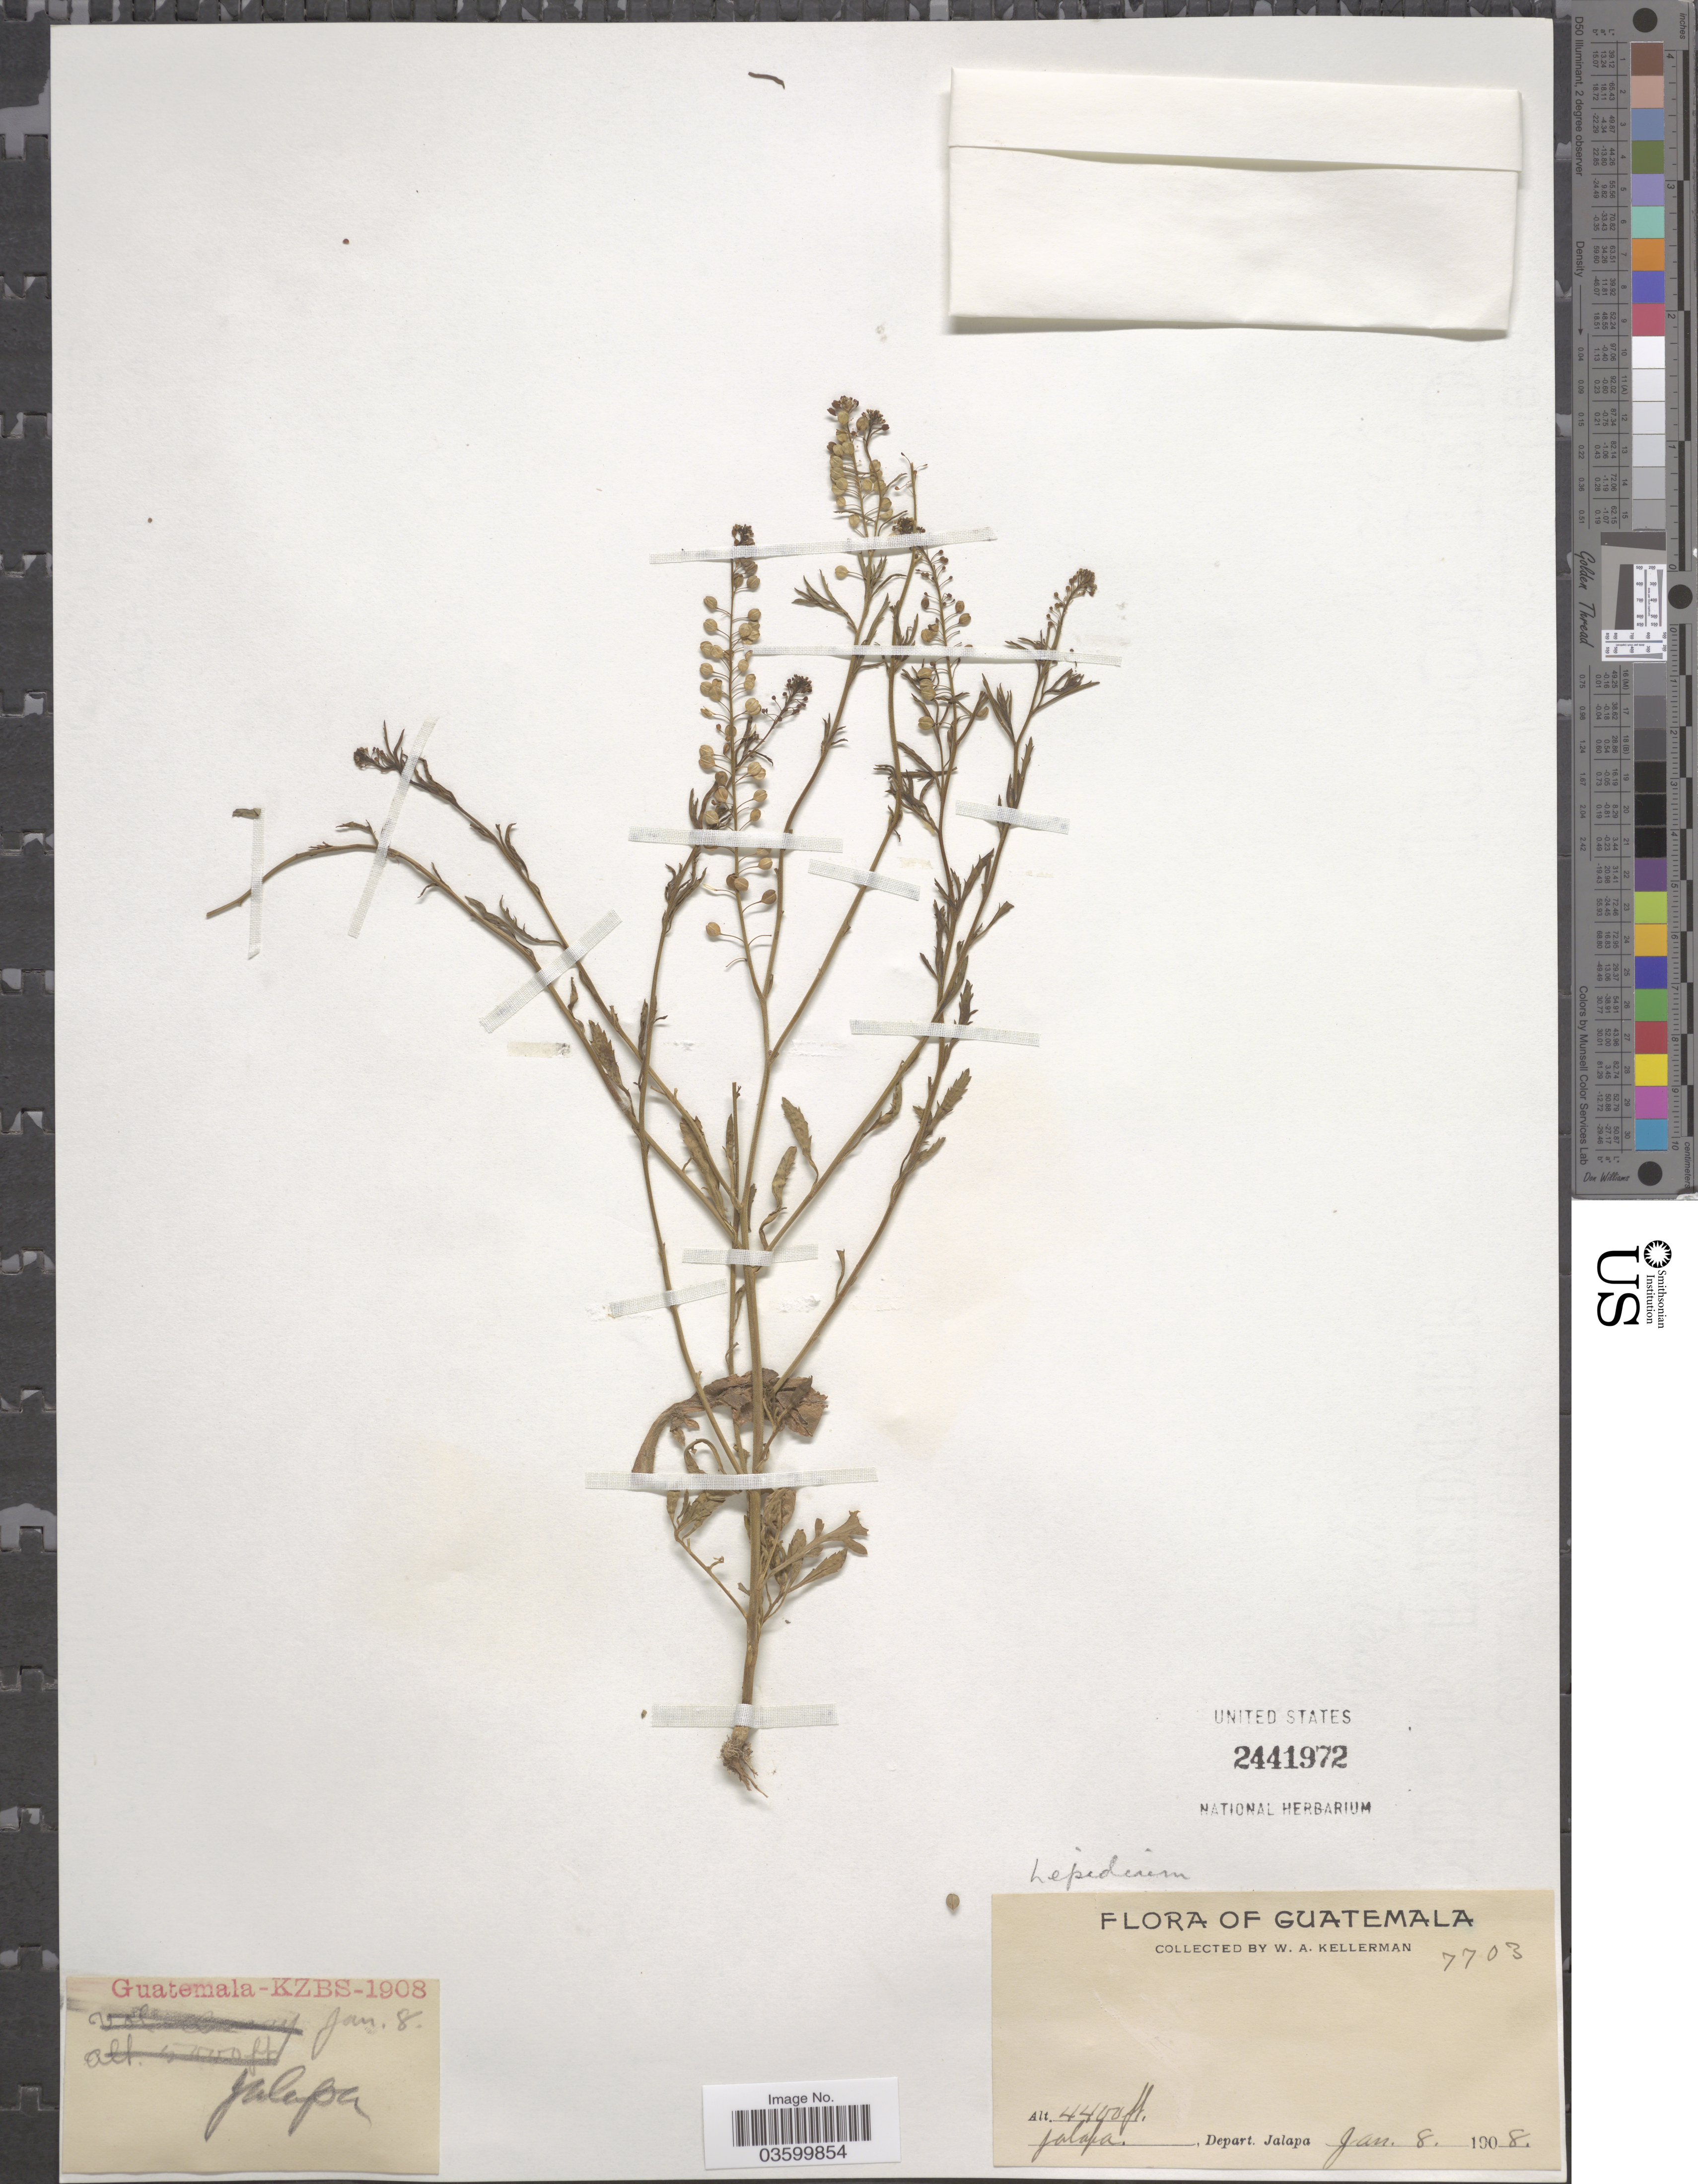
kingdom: Plantae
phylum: Tracheophyta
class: Magnoliopsida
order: Brassicales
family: Brassicaceae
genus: Lepidium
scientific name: Lepidium virginicum var. pubescens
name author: (Greene) C.L. Hitchc.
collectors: W. Kellerman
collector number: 7703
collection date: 1908-01-08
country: Guatemala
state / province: Jalapa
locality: Depart. Jalapa.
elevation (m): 1341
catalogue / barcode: US 2441972